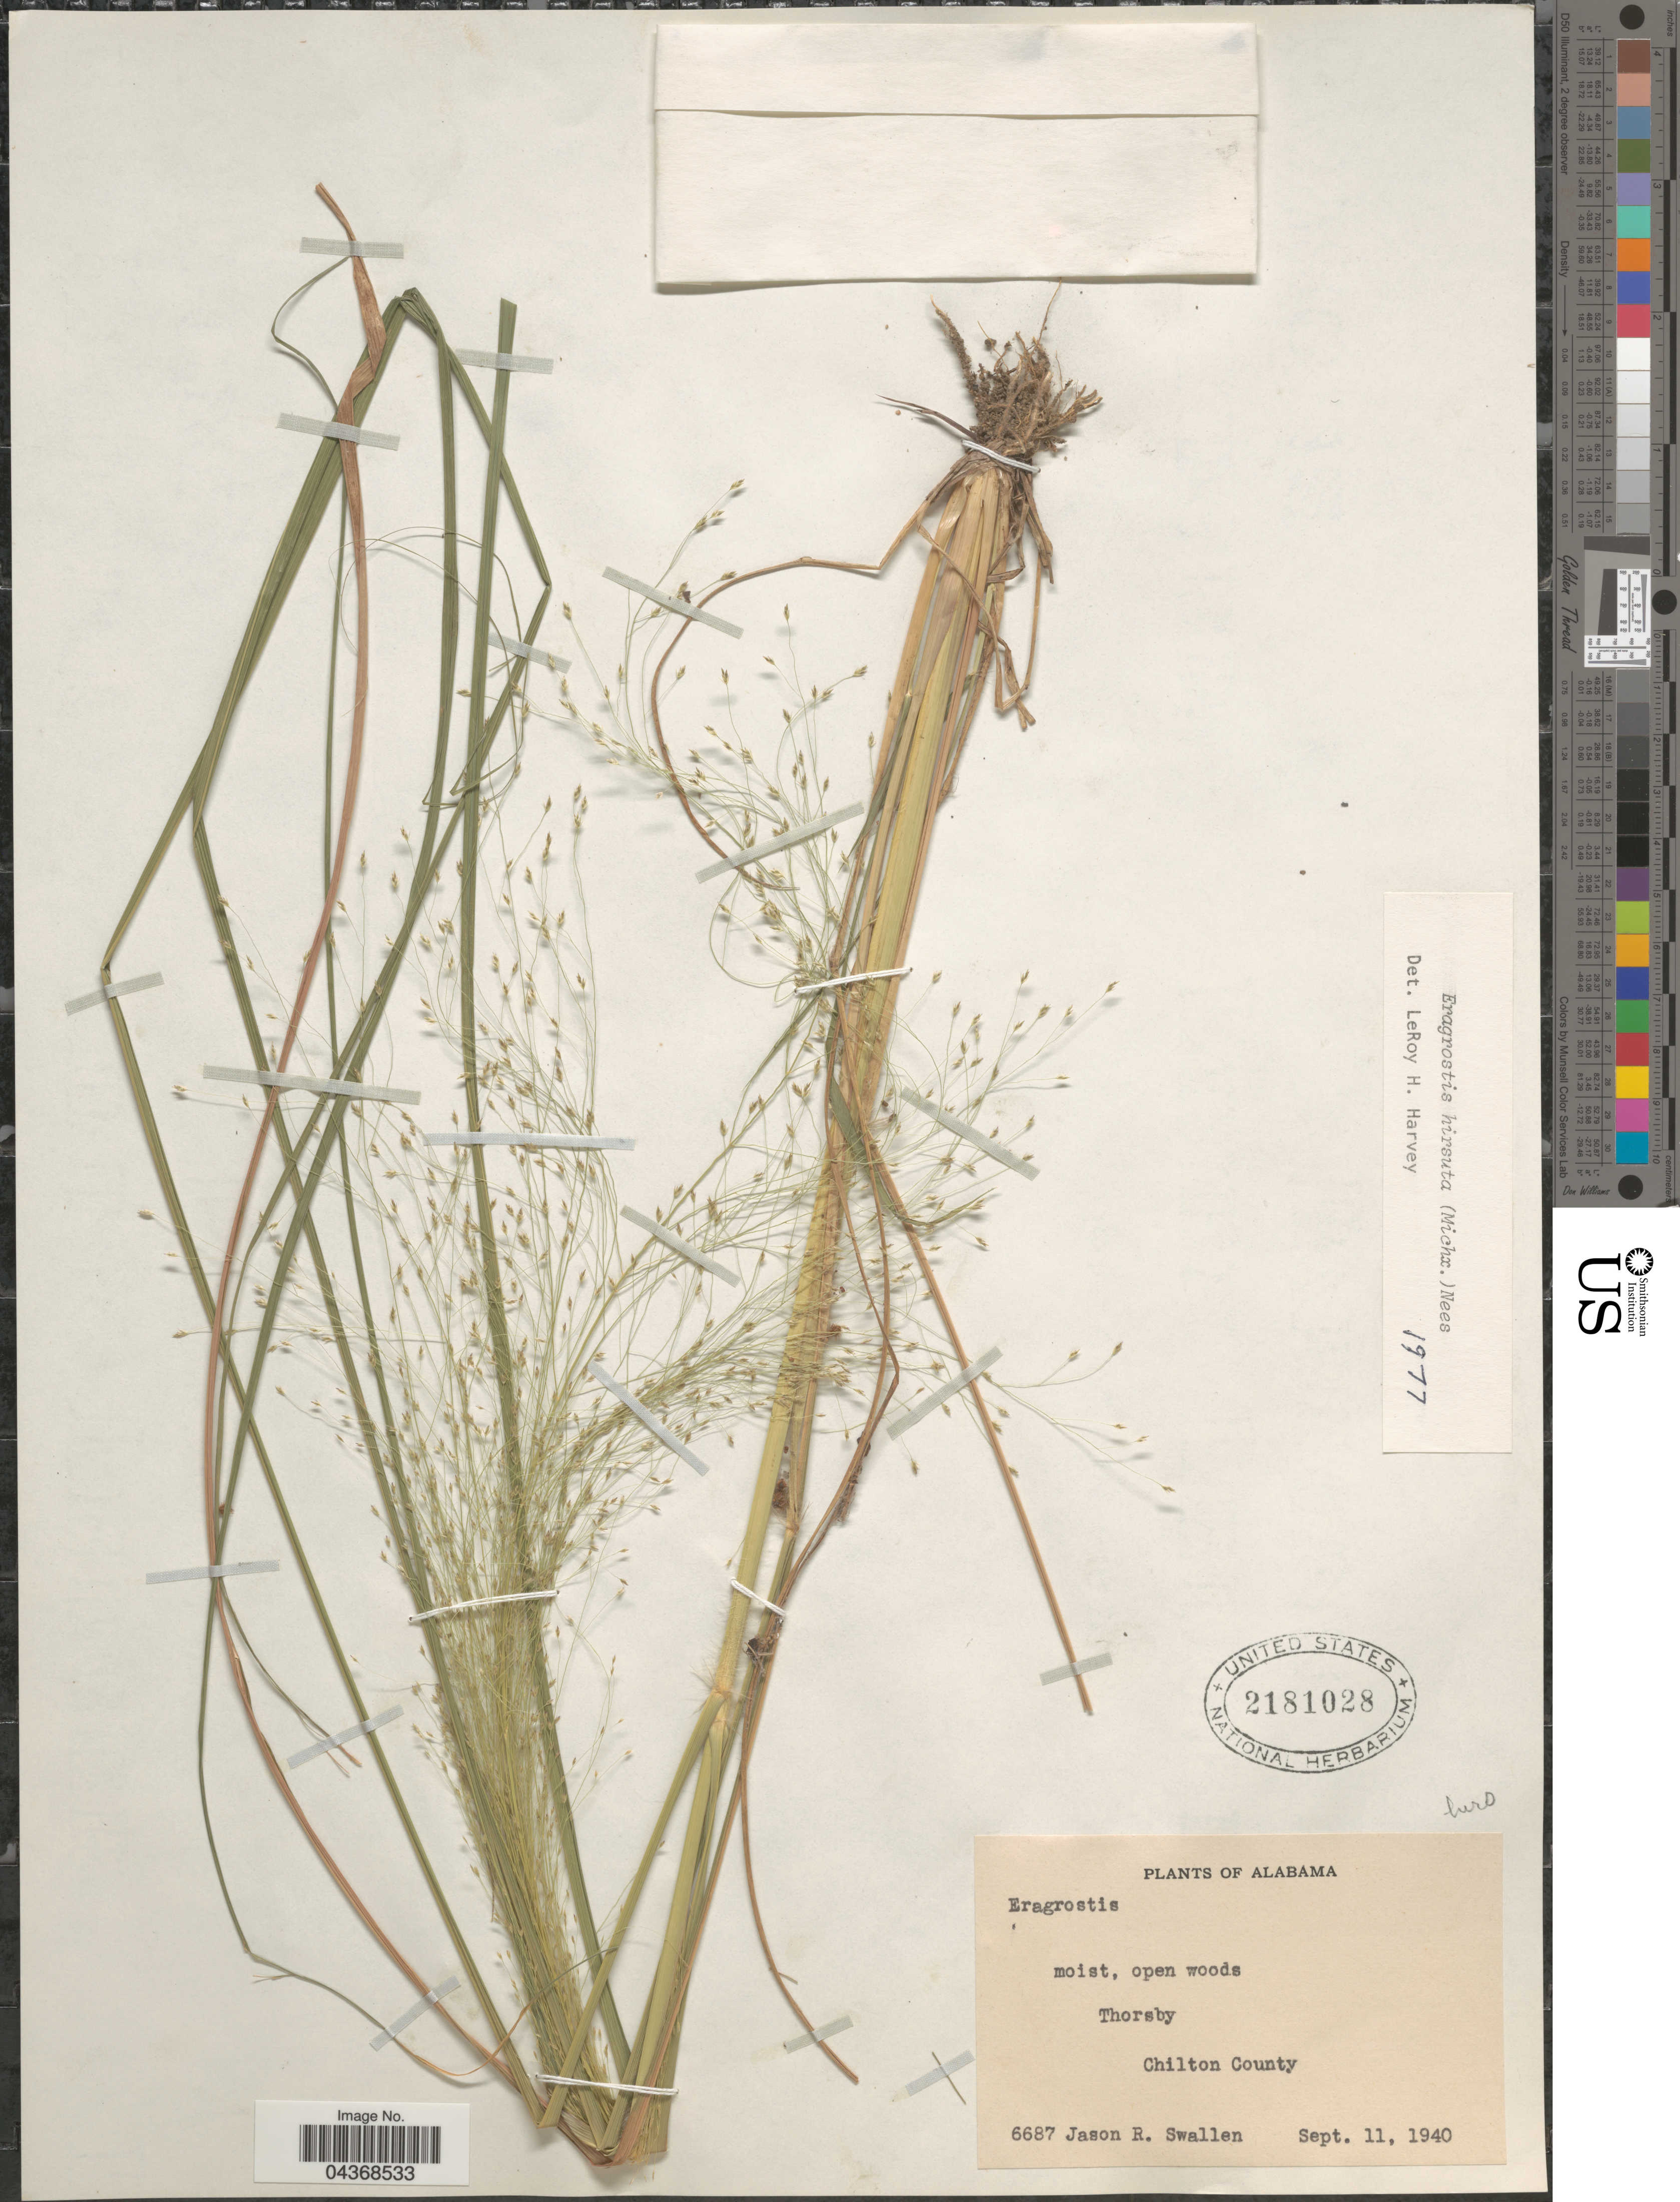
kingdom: Plantae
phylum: Tracheophyta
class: Liliopsida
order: Poales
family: Poaceae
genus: Eragrostis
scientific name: Eragrostis hirsuta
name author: (Michx.) Nees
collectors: J. R. Swallen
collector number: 6687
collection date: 1940-09-11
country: United States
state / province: Alabama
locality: Thorsby. Chilton County.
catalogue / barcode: US 2181028